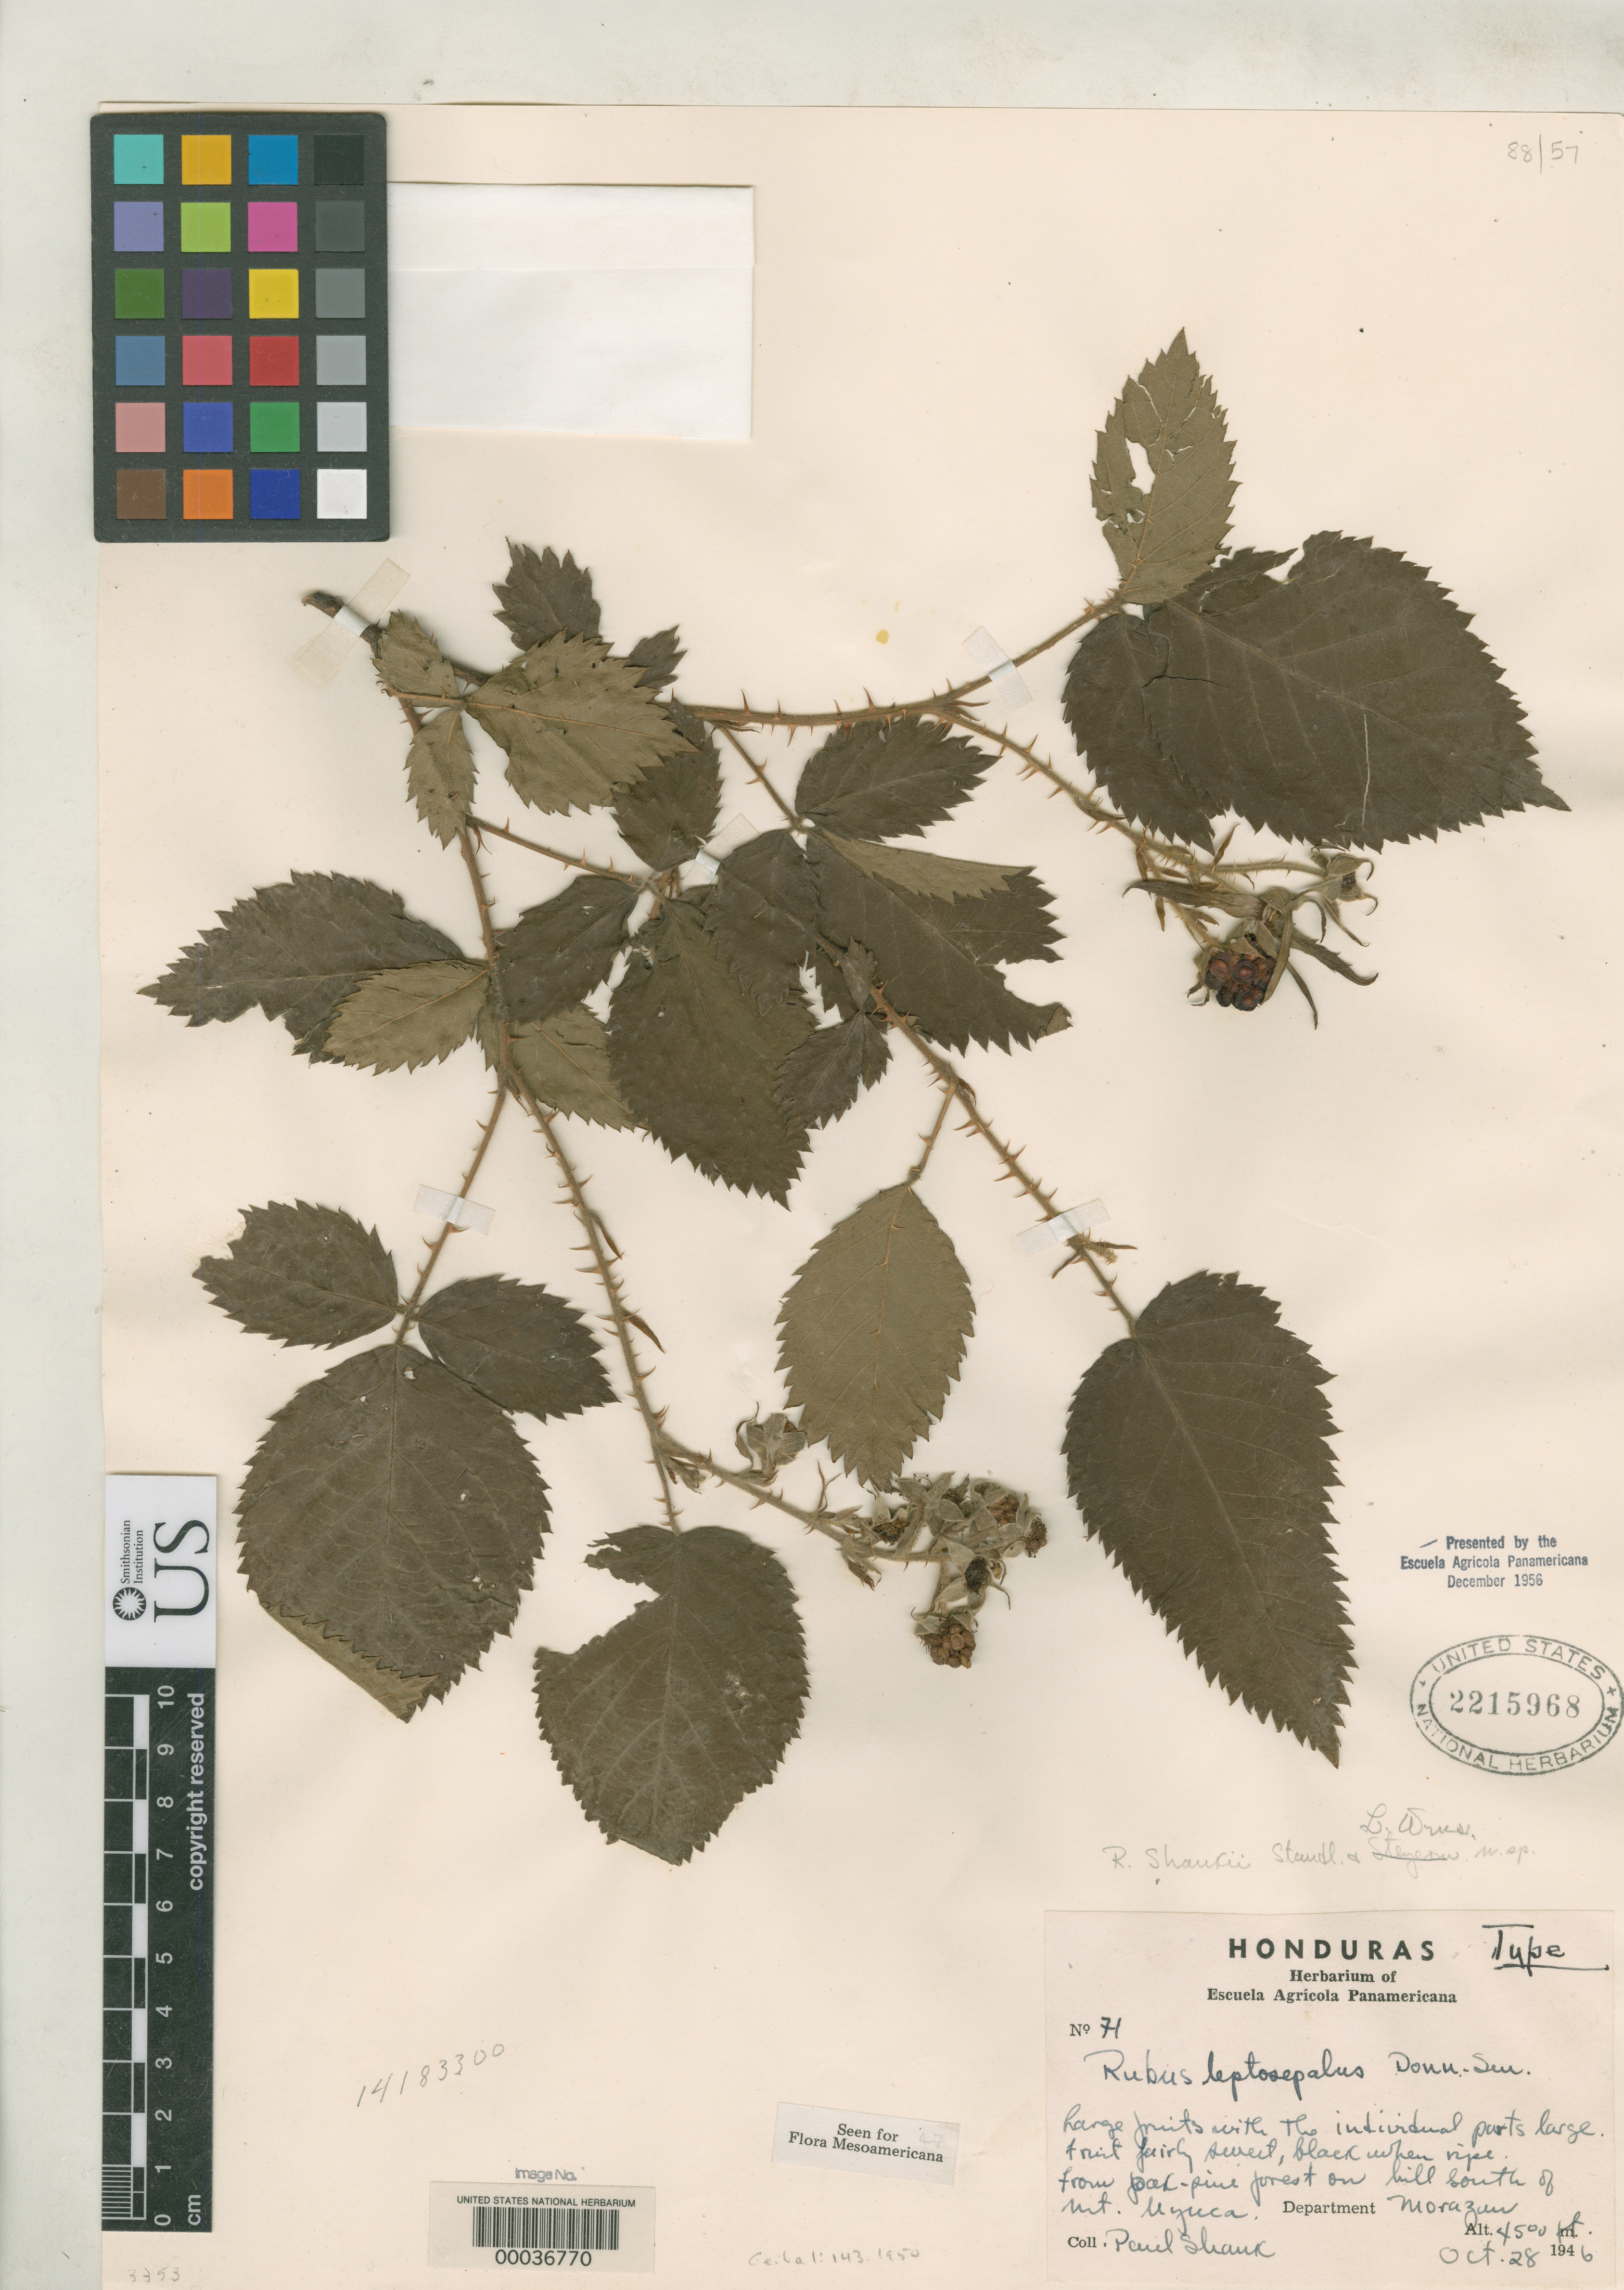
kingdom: Plantae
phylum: Tracheophyta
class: Magnoliopsida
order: Rosales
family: Rosaceae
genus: Rubus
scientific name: Rubus shankii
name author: Standl. & L.O. Williams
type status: Holotype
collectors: P. J. Shank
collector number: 71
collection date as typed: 28 Oct 1946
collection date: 1946-10-28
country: Honduras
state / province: Fco. Morazán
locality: Hill S of Mt. Uyuca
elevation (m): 1372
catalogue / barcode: US 2215968